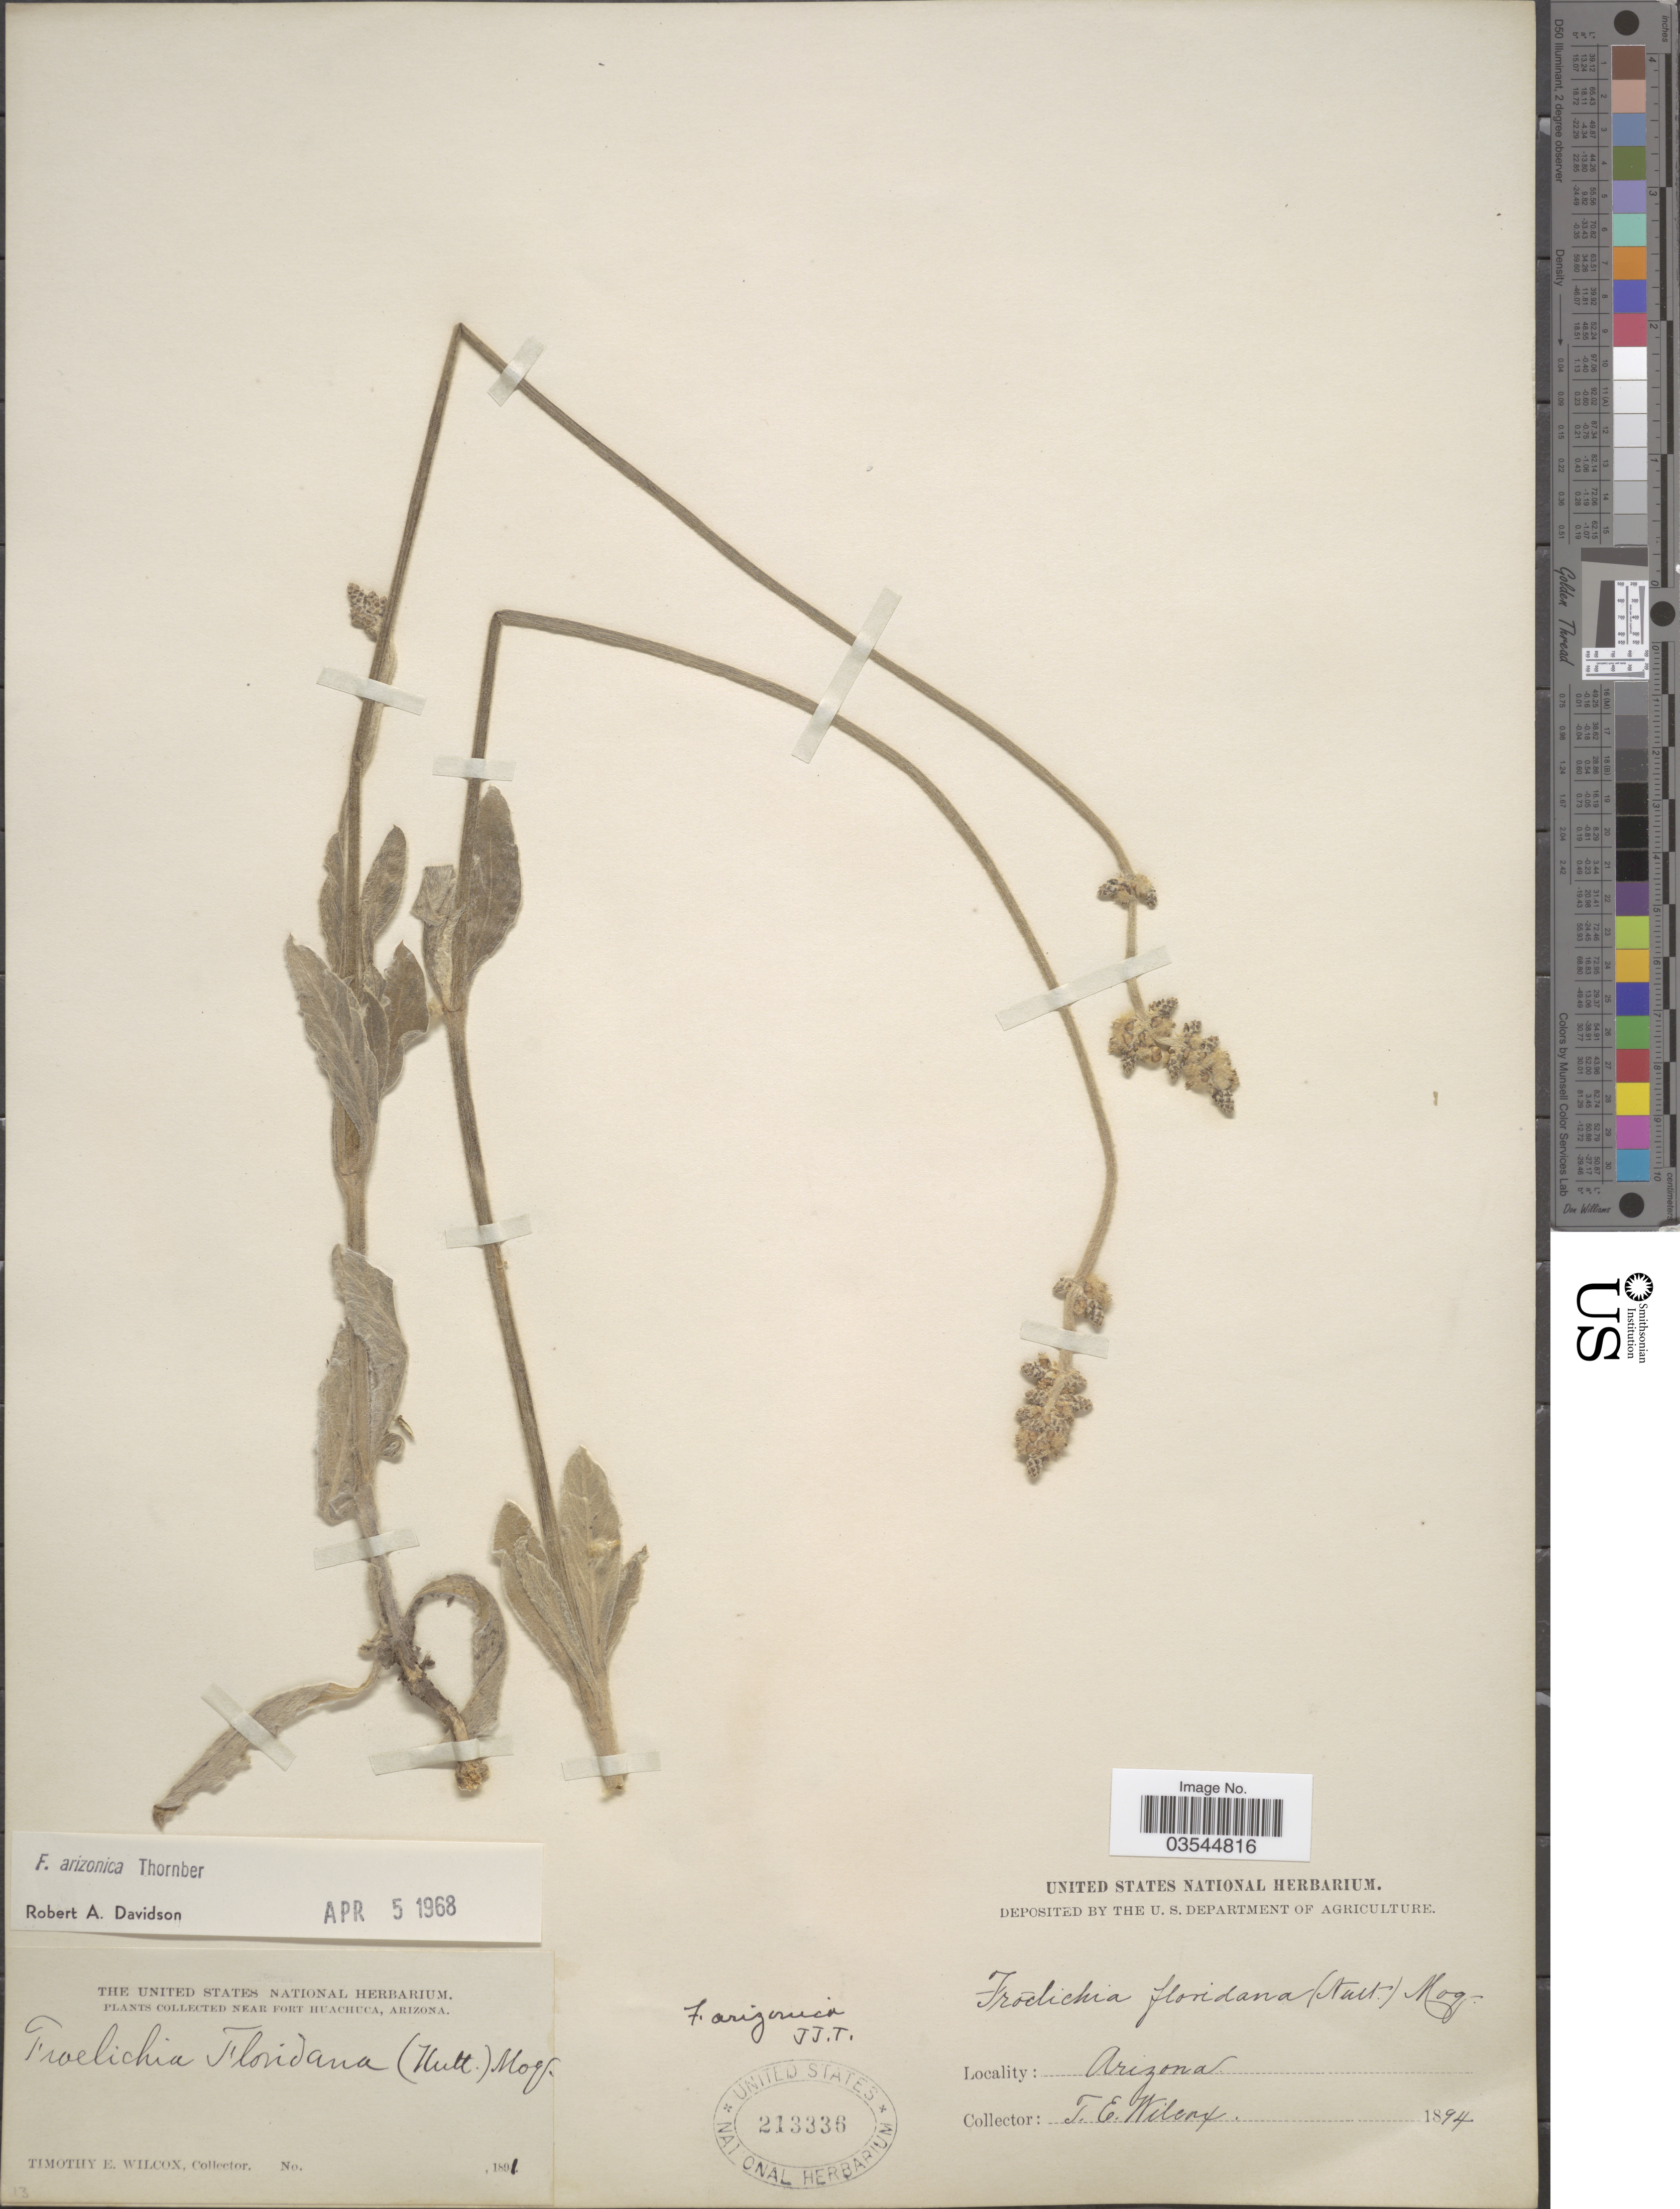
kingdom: Plantae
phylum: Tracheophyta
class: Magnoliopsida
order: Caryophyllales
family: Amaranthaceae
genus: Froelichia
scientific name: Froelichia arizonica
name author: Thornber ex Standl.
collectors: T. E. Wilcox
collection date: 1891/1894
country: United States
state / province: Arizona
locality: Near Fort Huachuca.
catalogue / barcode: US 213336